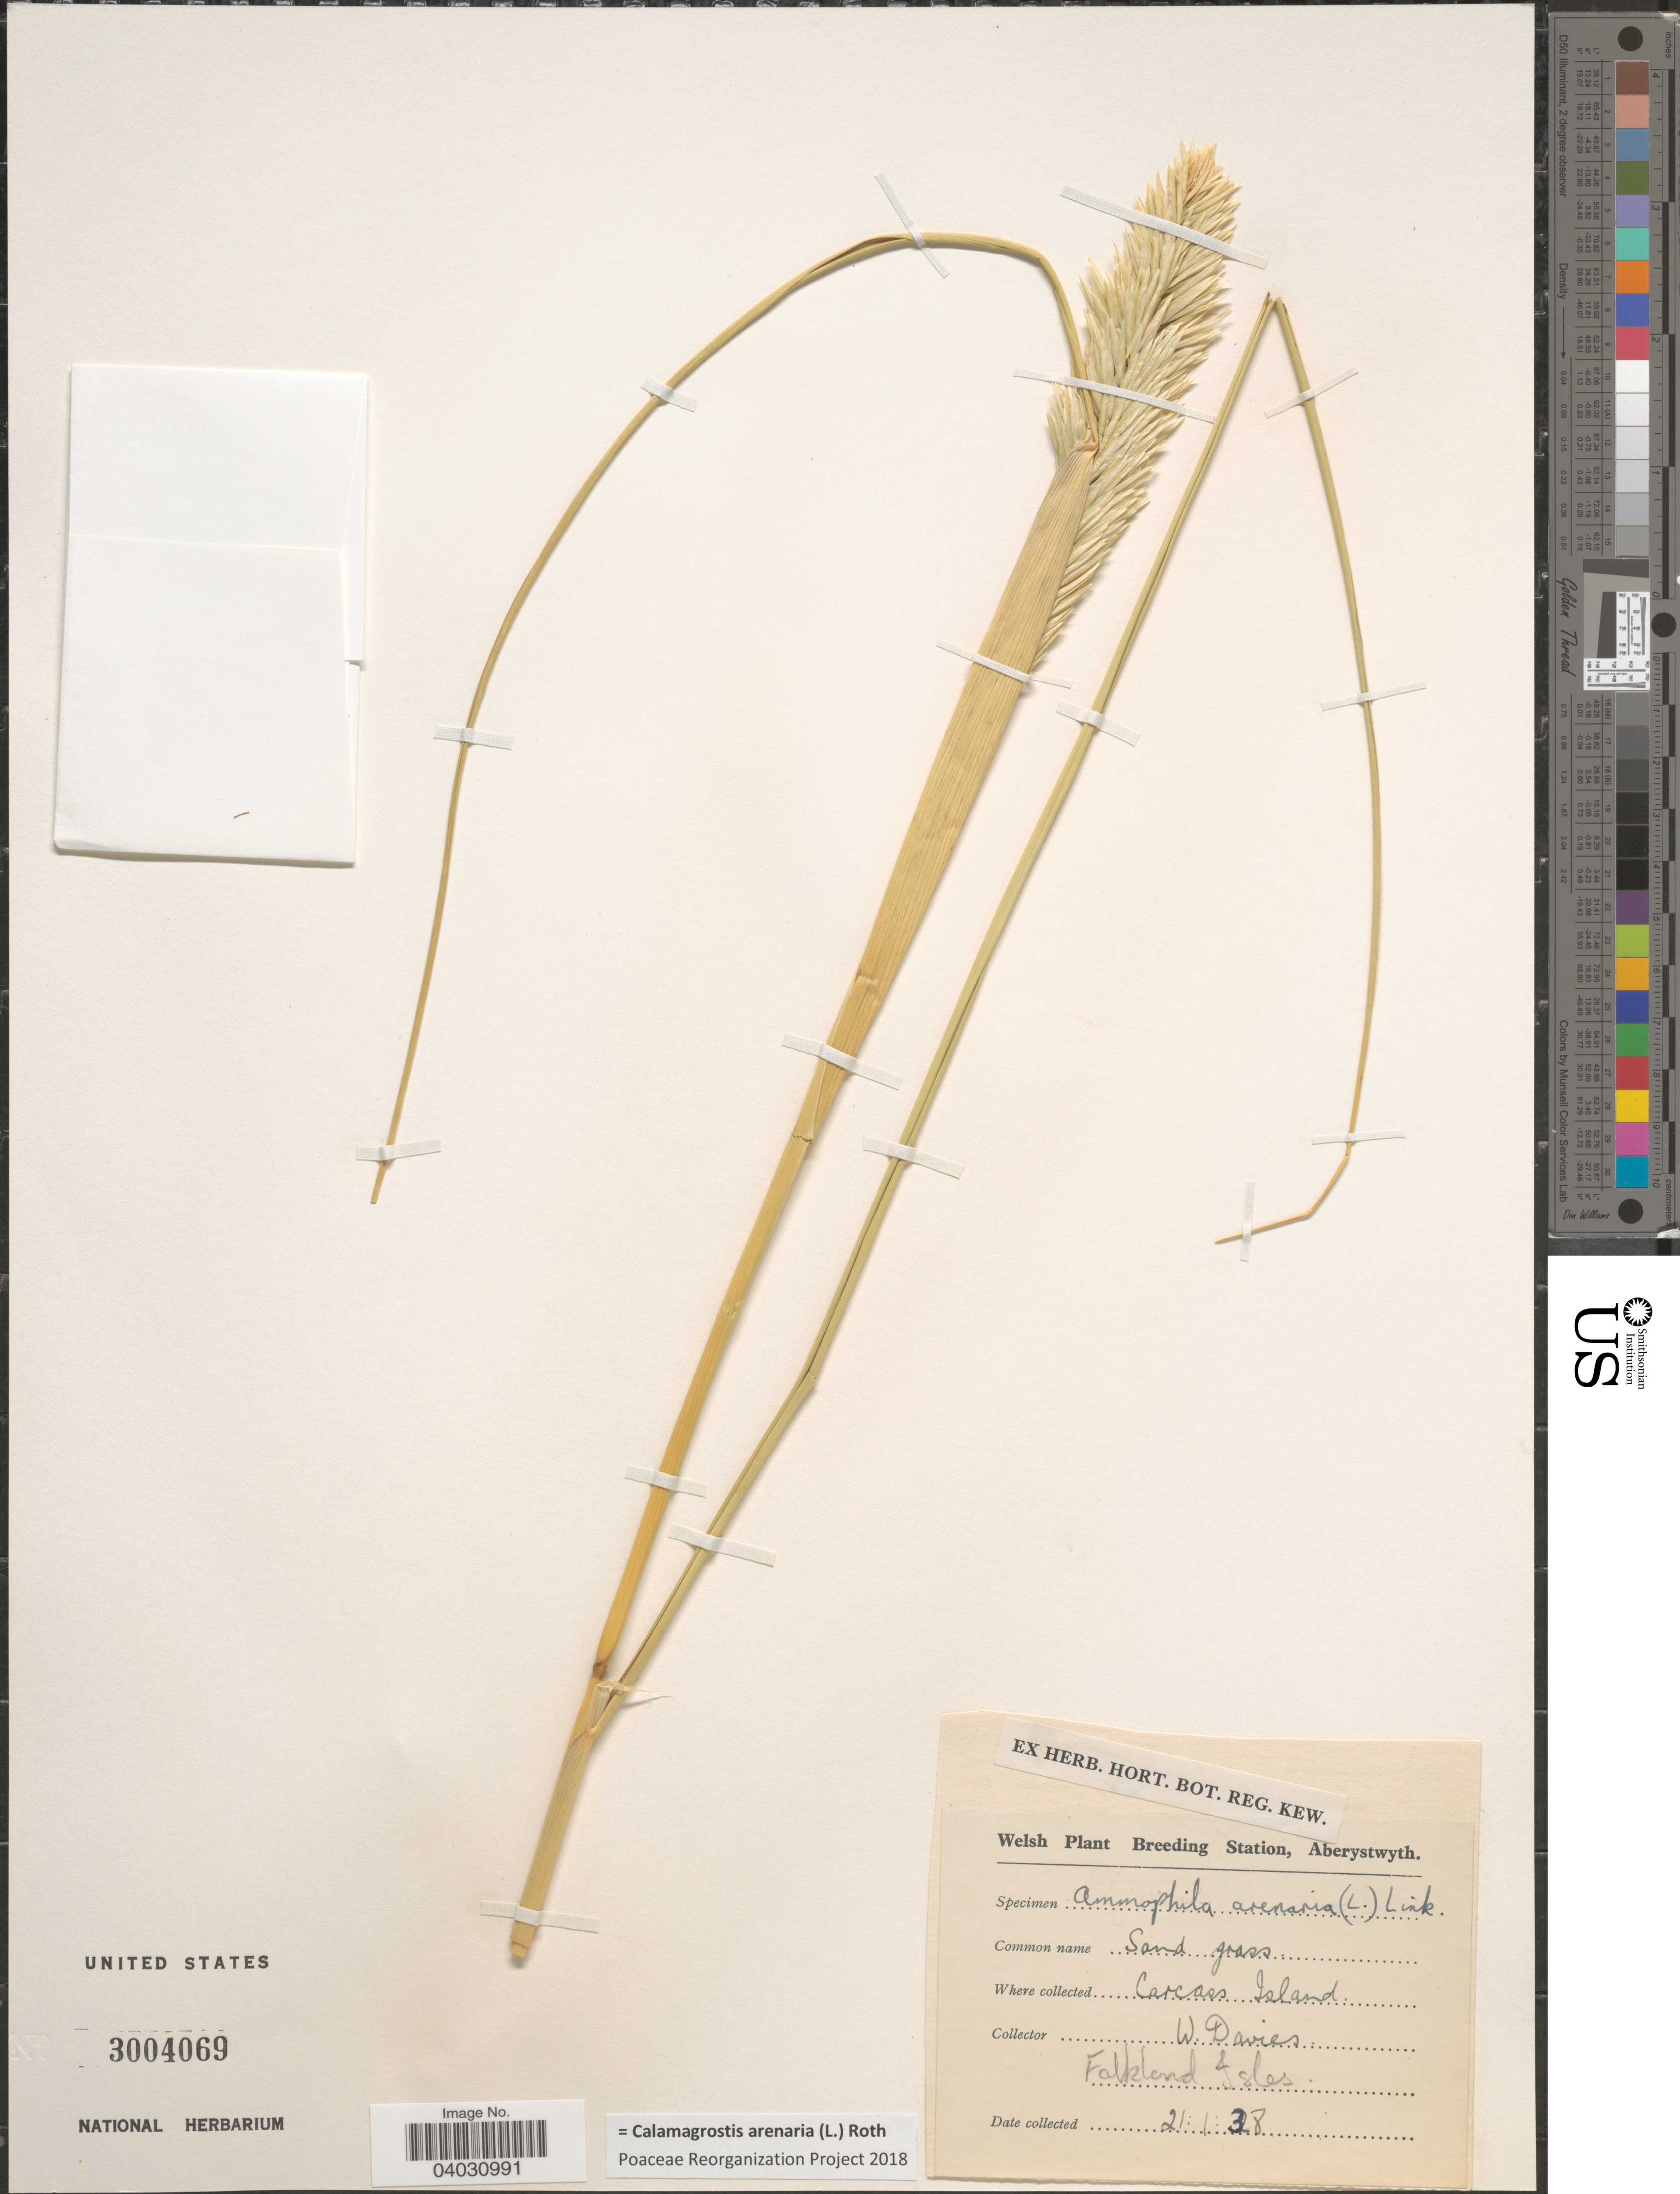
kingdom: Plantae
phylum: Tracheophyta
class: Liliopsida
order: Poales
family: Poaceae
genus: Calamagrostis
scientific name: Calamagrostis arenaria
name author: (L.) Roth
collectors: W. Davies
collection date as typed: Transcribed d/m/y: 21/1/38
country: Falkland Islands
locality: Carcass Island.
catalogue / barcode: US 3004069